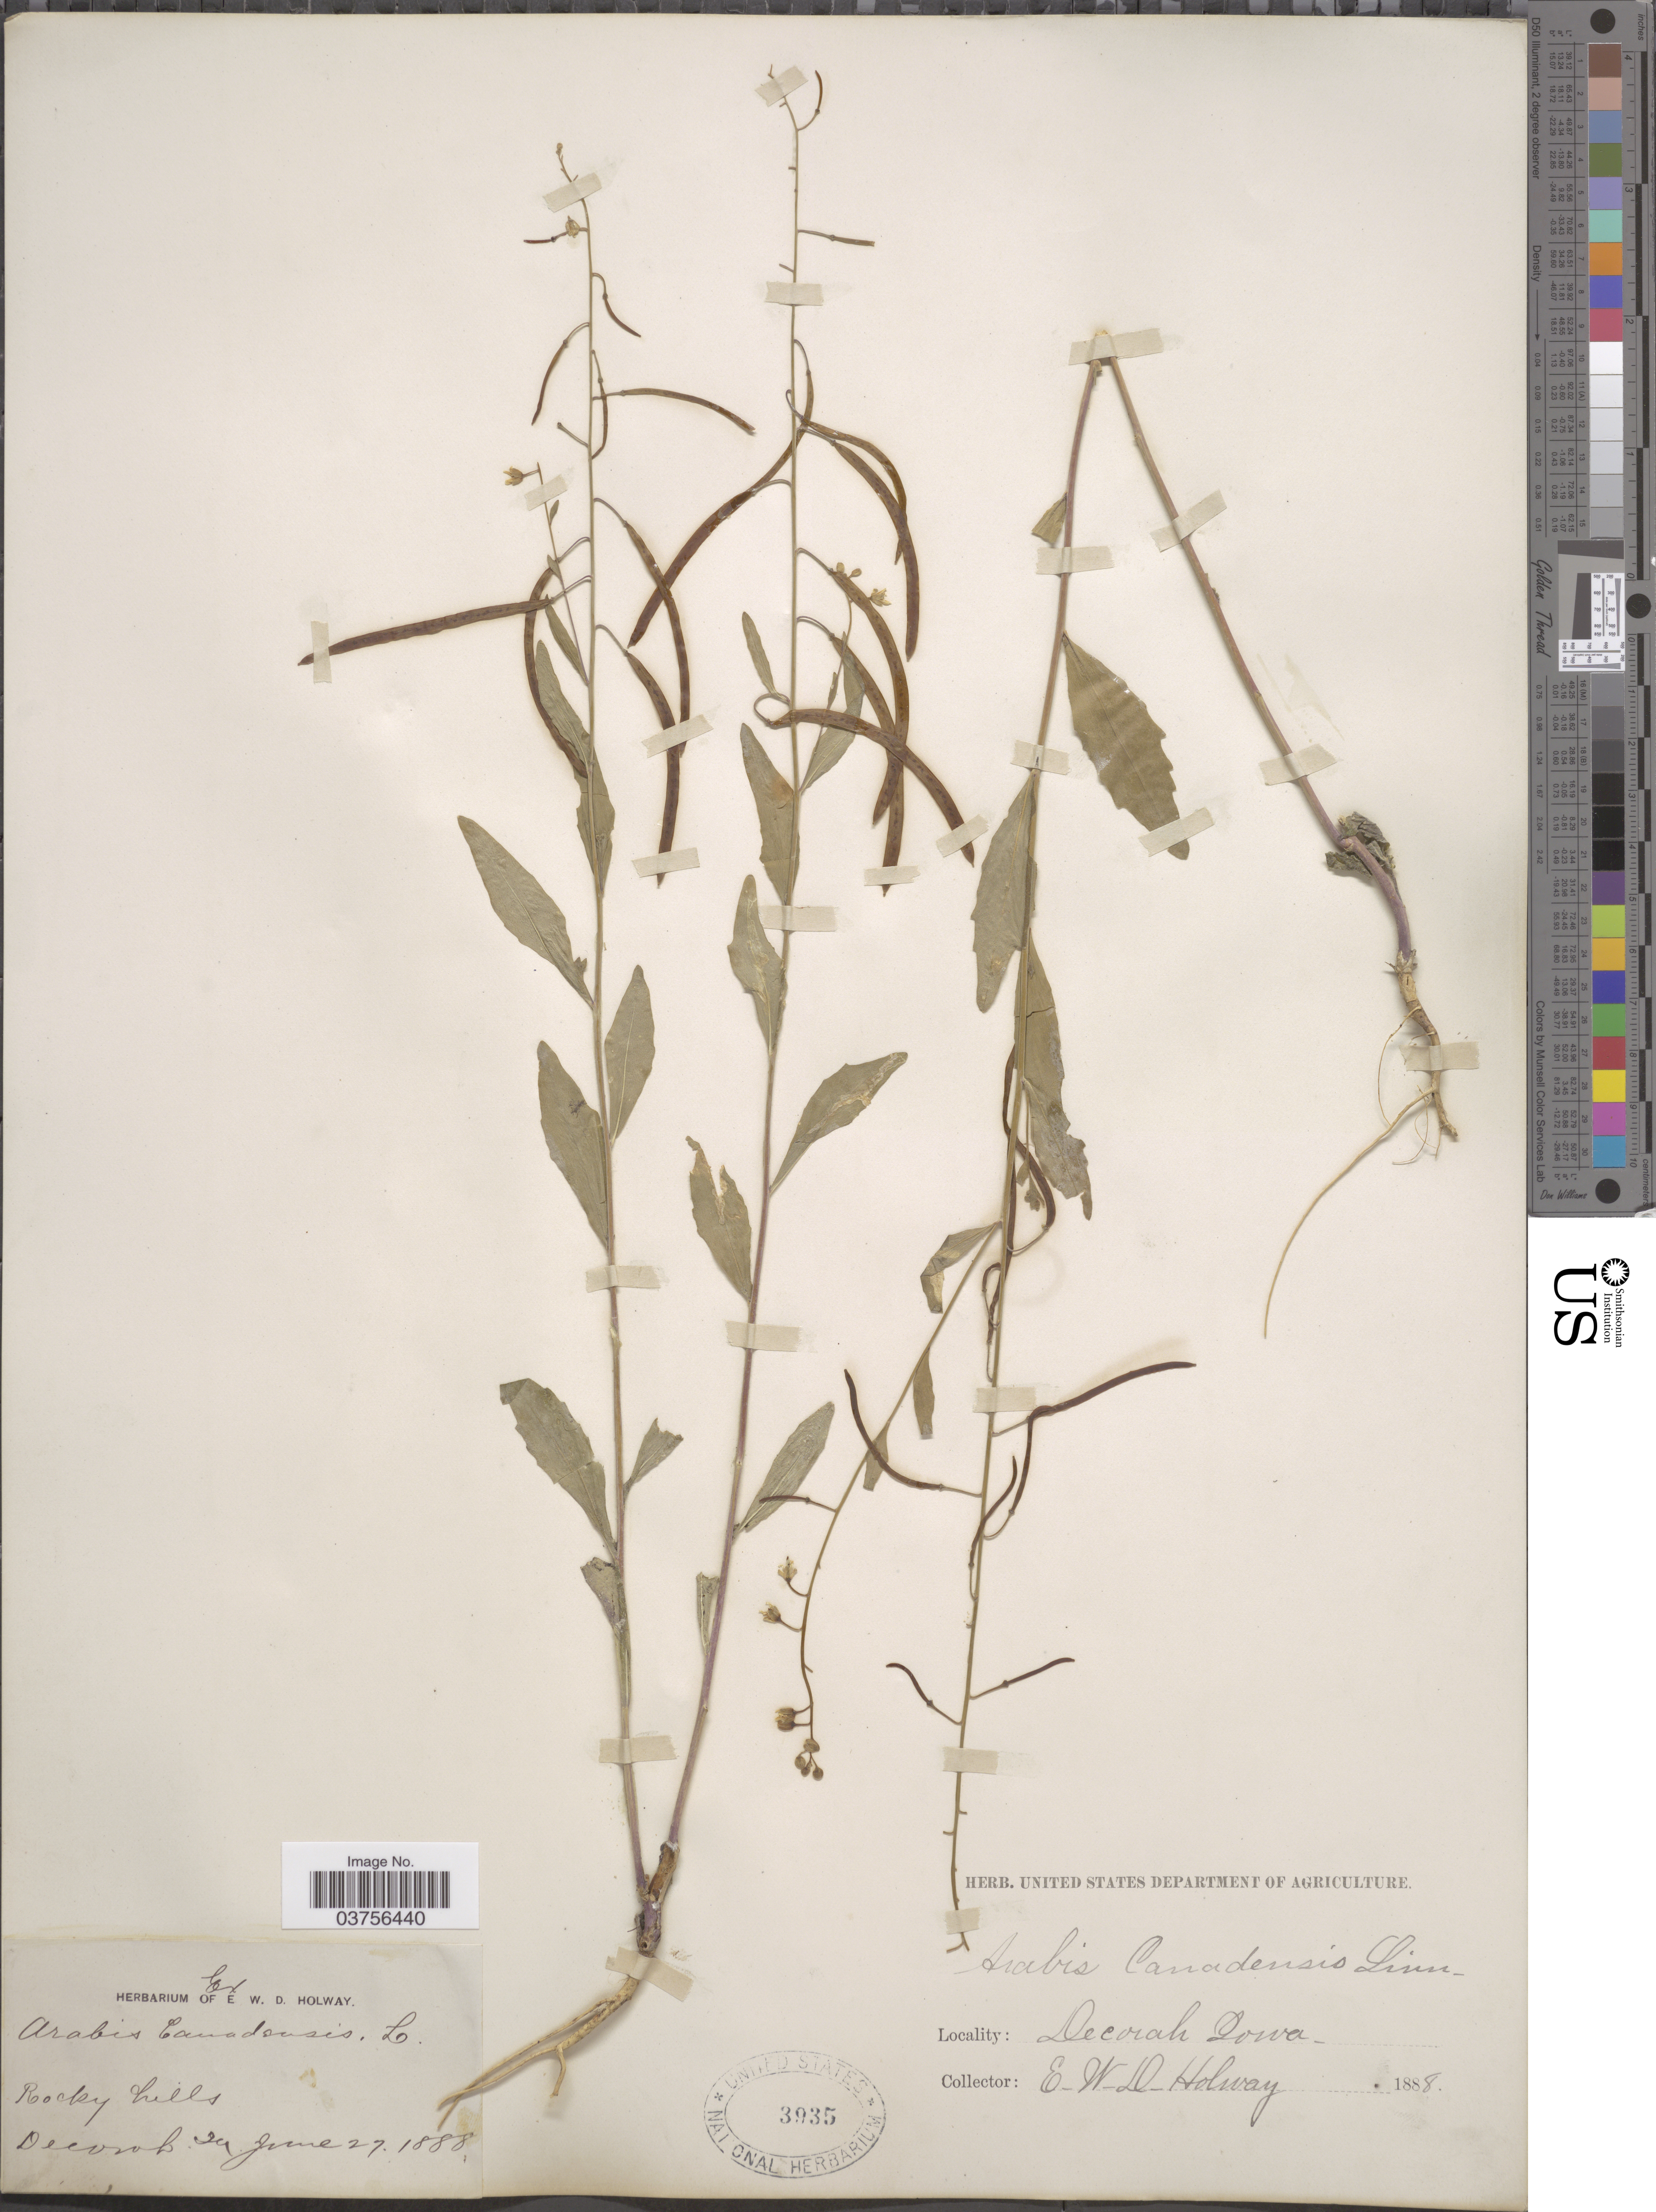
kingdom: Plantae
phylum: Tracheophyta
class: Magnoliopsida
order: Brassicales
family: Brassicaceae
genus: Arabis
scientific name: Arabis canadensis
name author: L.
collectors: E. W. D. Holway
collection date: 1888-06-27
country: United States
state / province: Iowa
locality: Decorah.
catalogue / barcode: US 3935